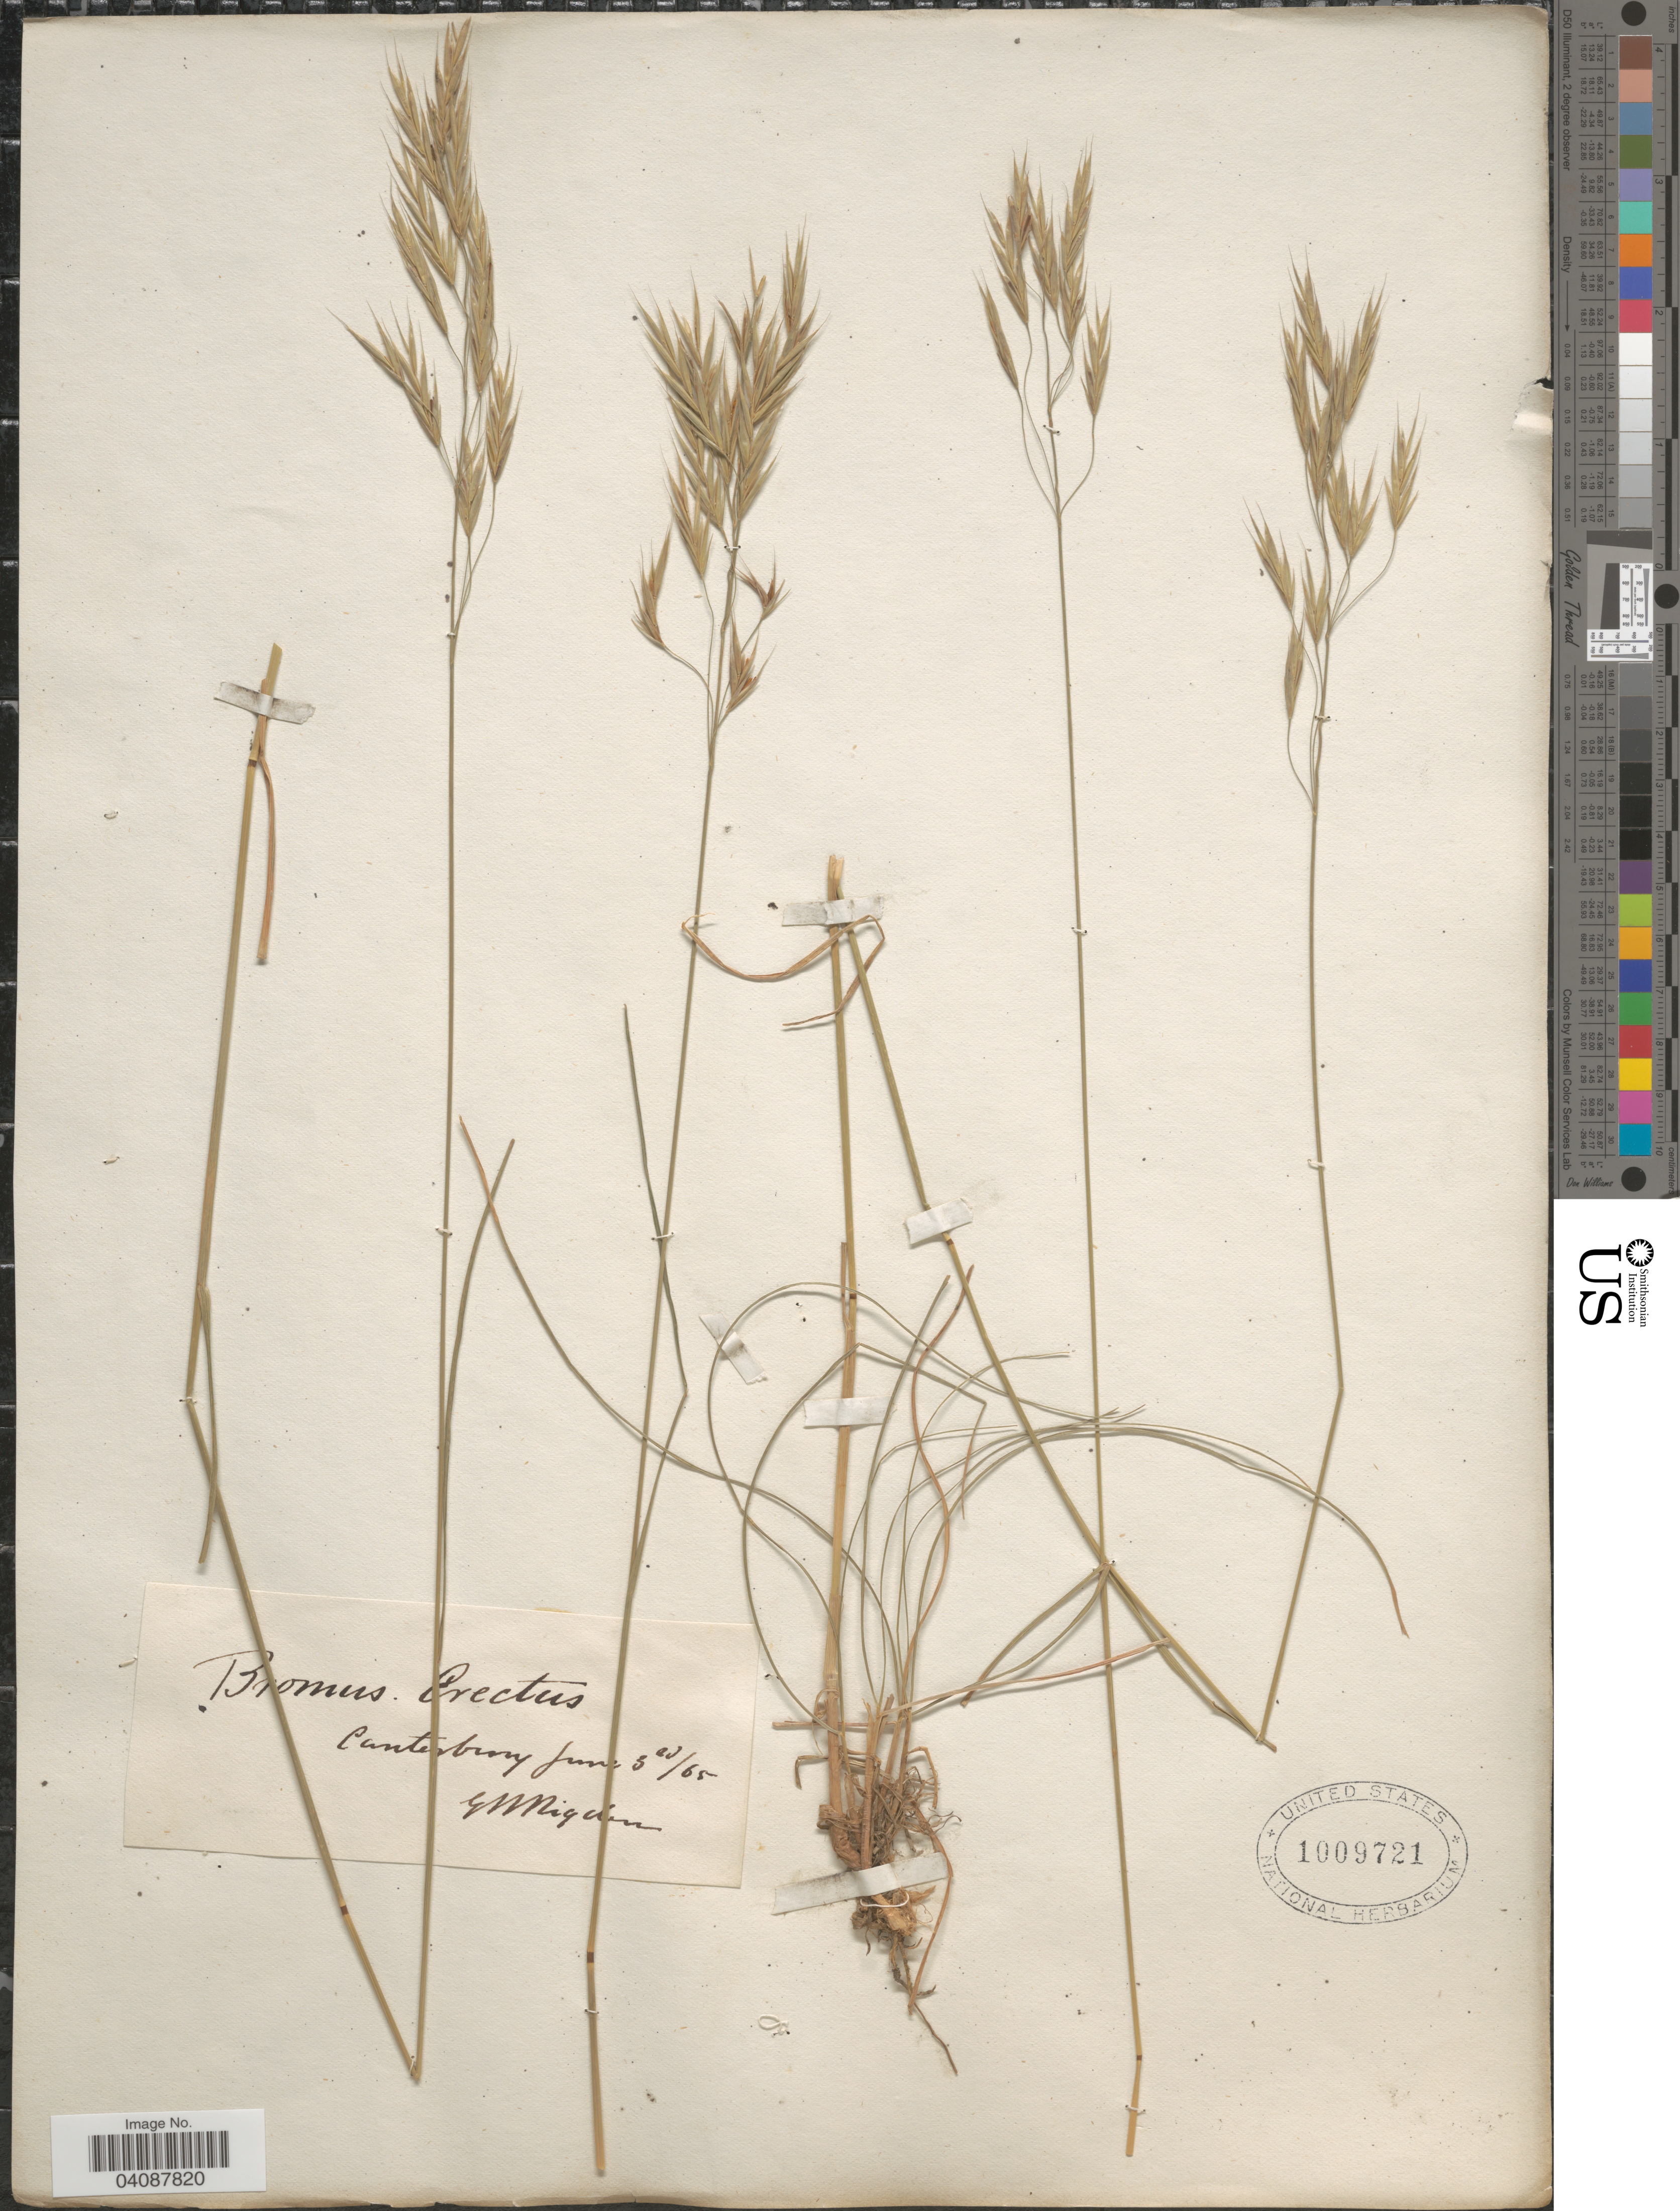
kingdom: Plantae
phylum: Tracheophyta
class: Liliopsida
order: Poales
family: Poaceae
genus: Bromus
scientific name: Bromus erectus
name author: Huds.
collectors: G. Nigden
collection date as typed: Transcribed d/m/y: 3/6/65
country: New Zealand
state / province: Canterbury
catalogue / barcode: US 1009721